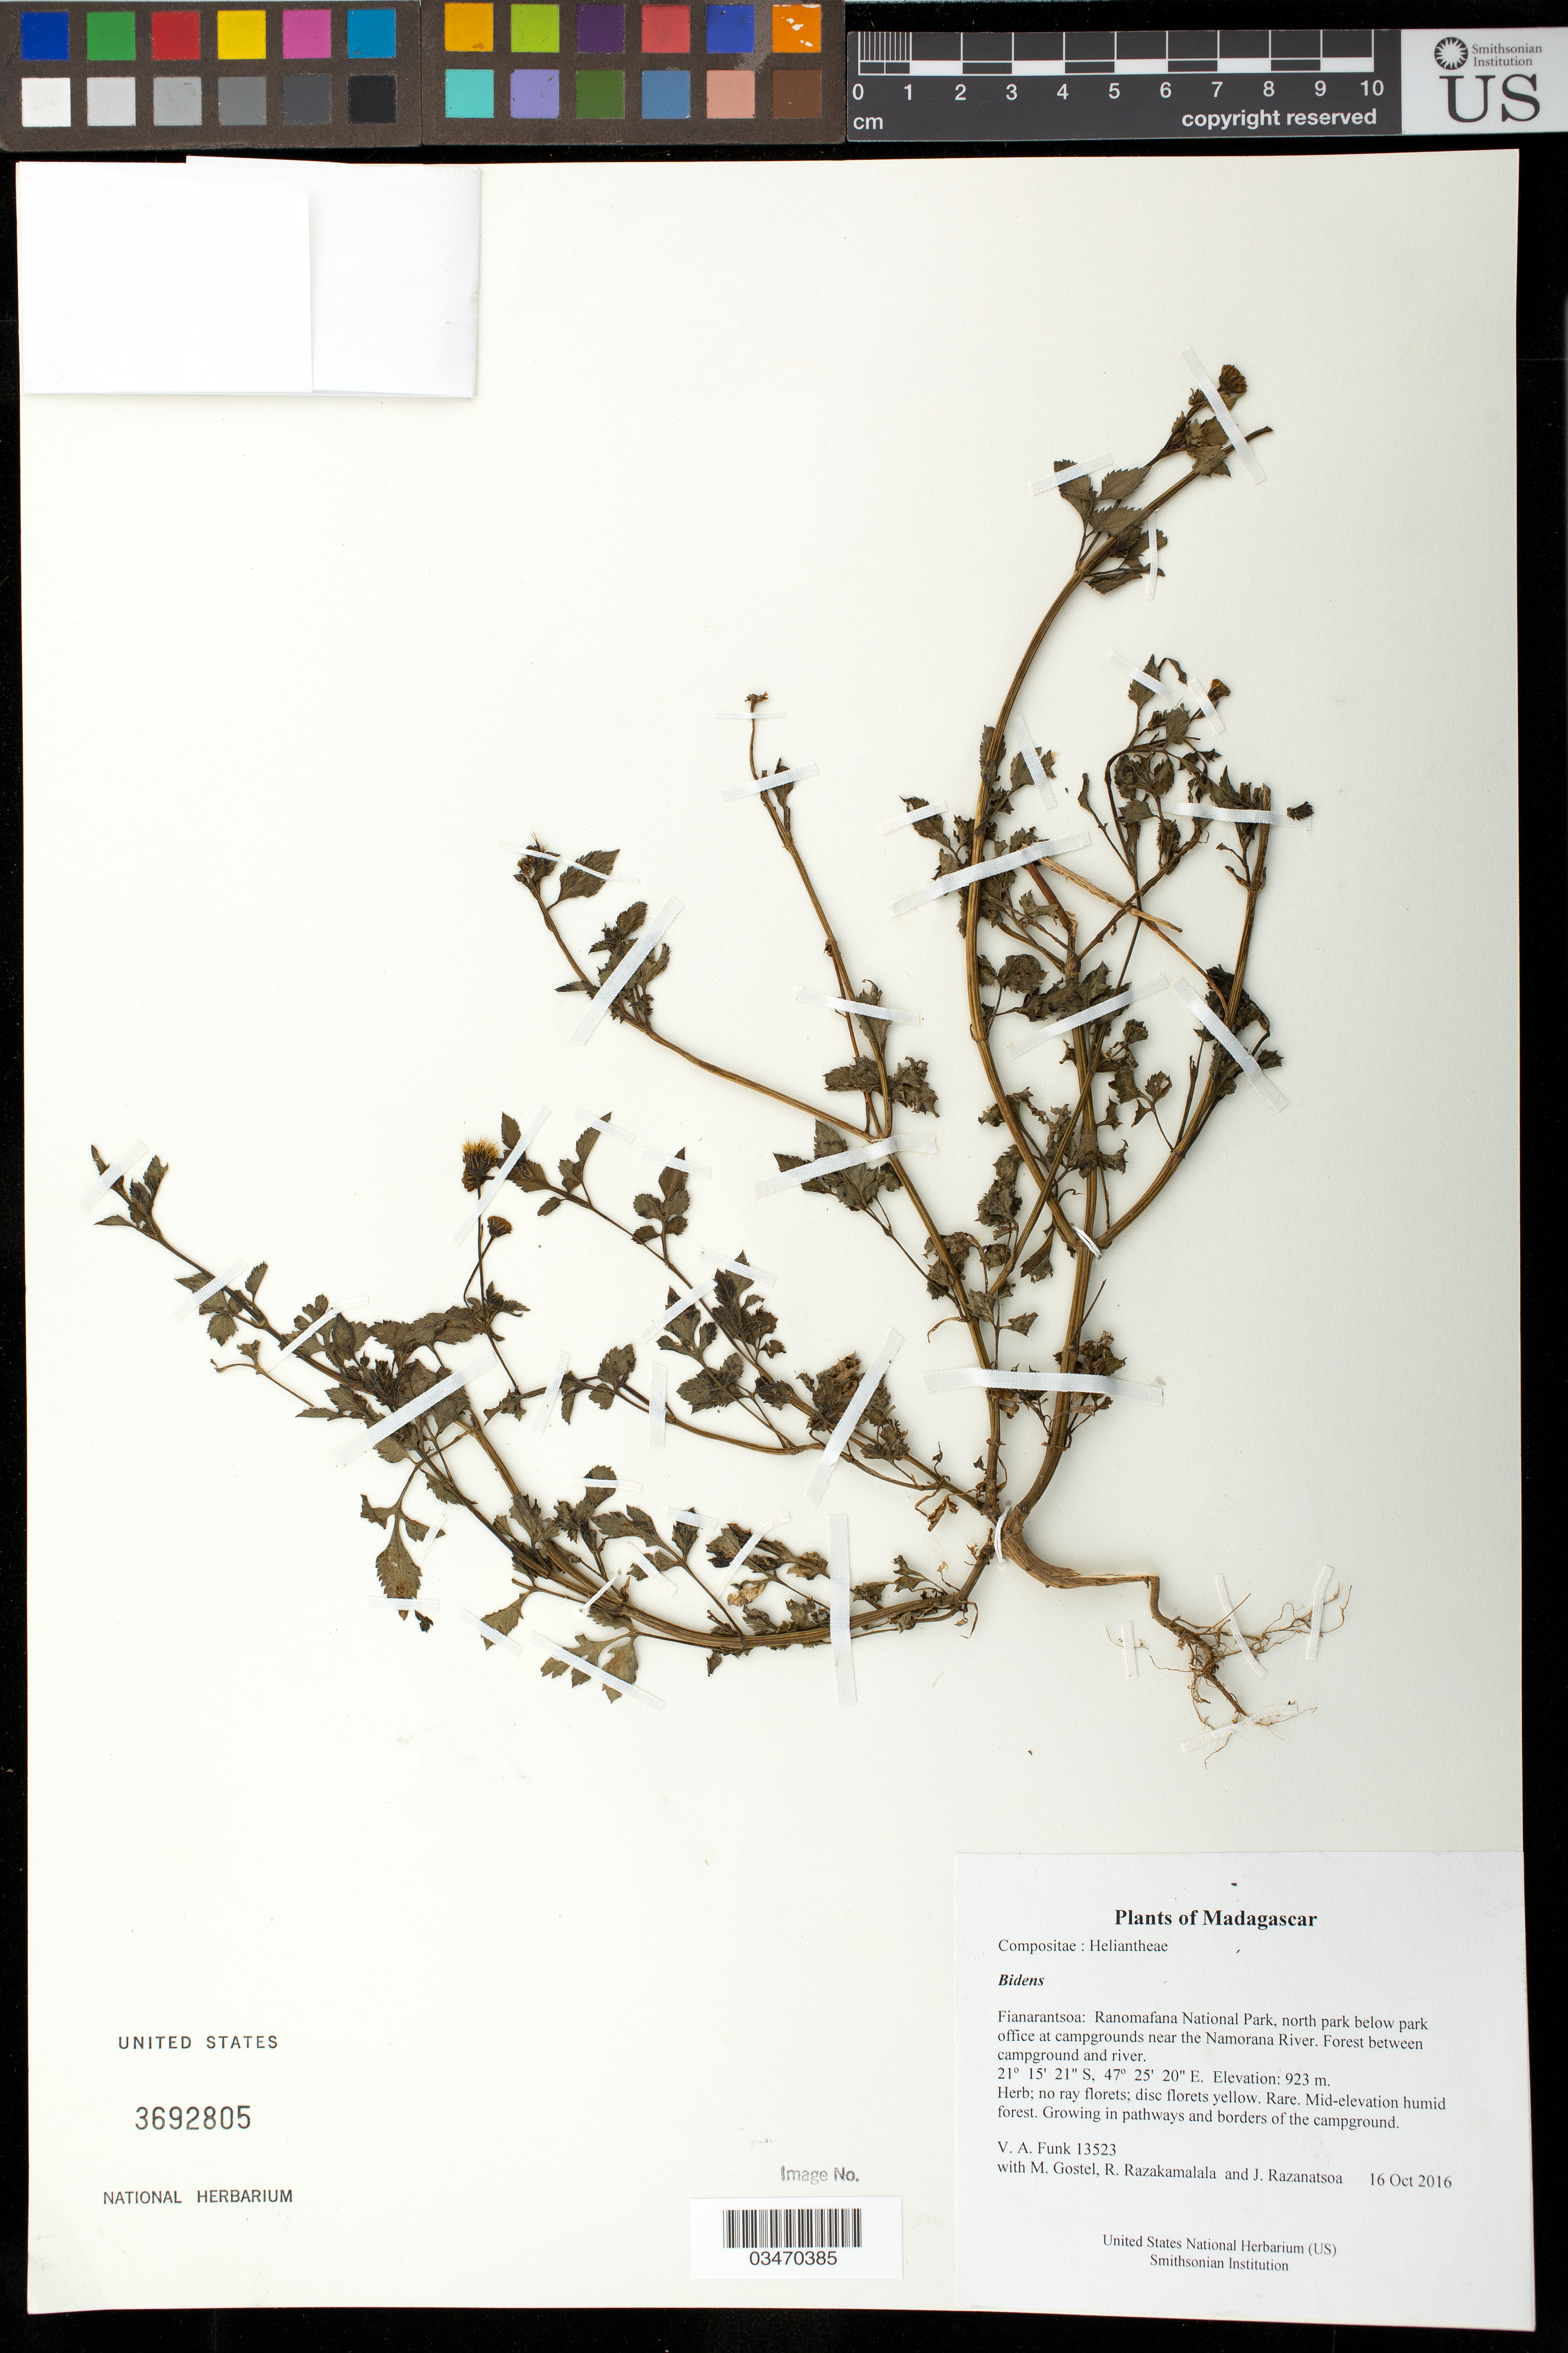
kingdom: Plantae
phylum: Tracheophyta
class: Magnoliopsida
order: Asterales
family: Asteraceae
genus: Bidens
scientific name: Bidens sp.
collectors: M. R. Gostel, R. Razakamalala & J. Razanatsoa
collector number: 13523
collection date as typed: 16 Oct 2016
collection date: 2016-10-16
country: Madagascar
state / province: Vatovavy Fitovinany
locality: Ranomafana National Park, north park below park office at campgrounds near the Namorana River. Forest between campground and river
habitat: Mid-elevation humid forest. Growing in pathways and borders of the campground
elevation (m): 923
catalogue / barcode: US 3692805